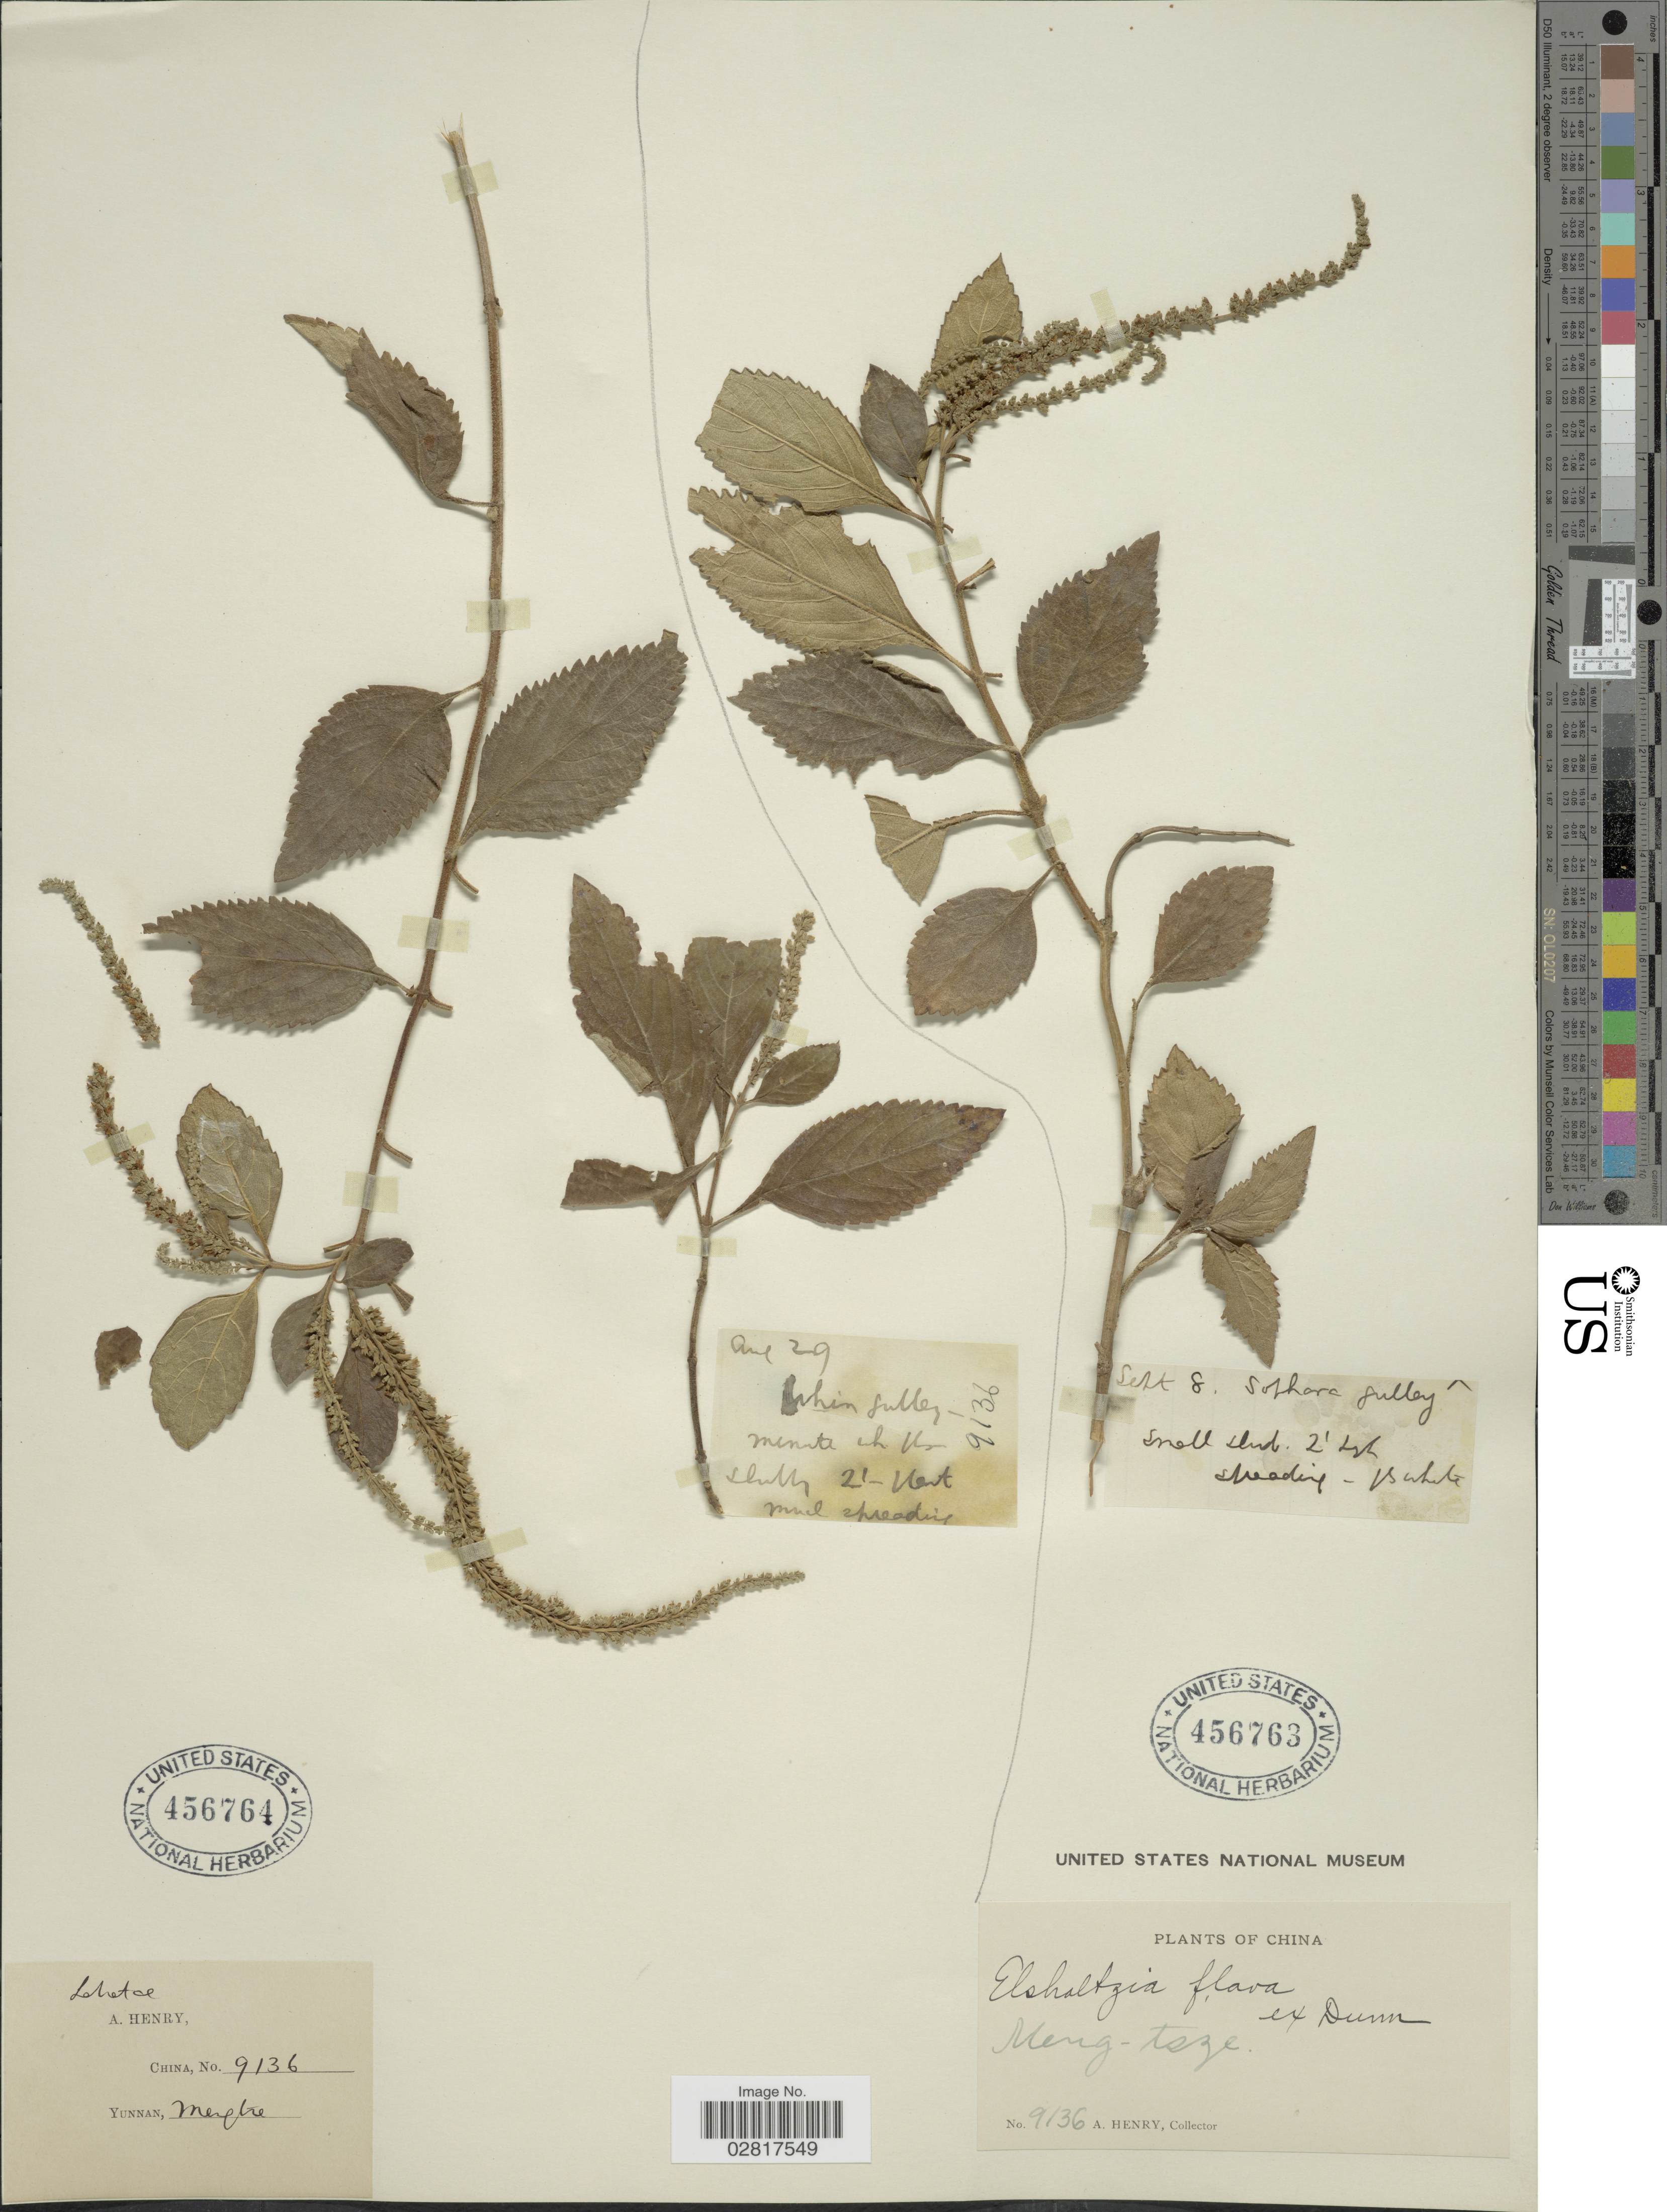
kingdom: Plantae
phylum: Tracheophyta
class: Magnoliopsida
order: Lamiales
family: Lamiaceae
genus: Elsholtzia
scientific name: Elsholtzia fruticosa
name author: (D. Don) Rehder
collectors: A. Henry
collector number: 9136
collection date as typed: Transcribed d/m/y: /9/8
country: China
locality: Meng-tsze.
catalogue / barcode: US 456763-2